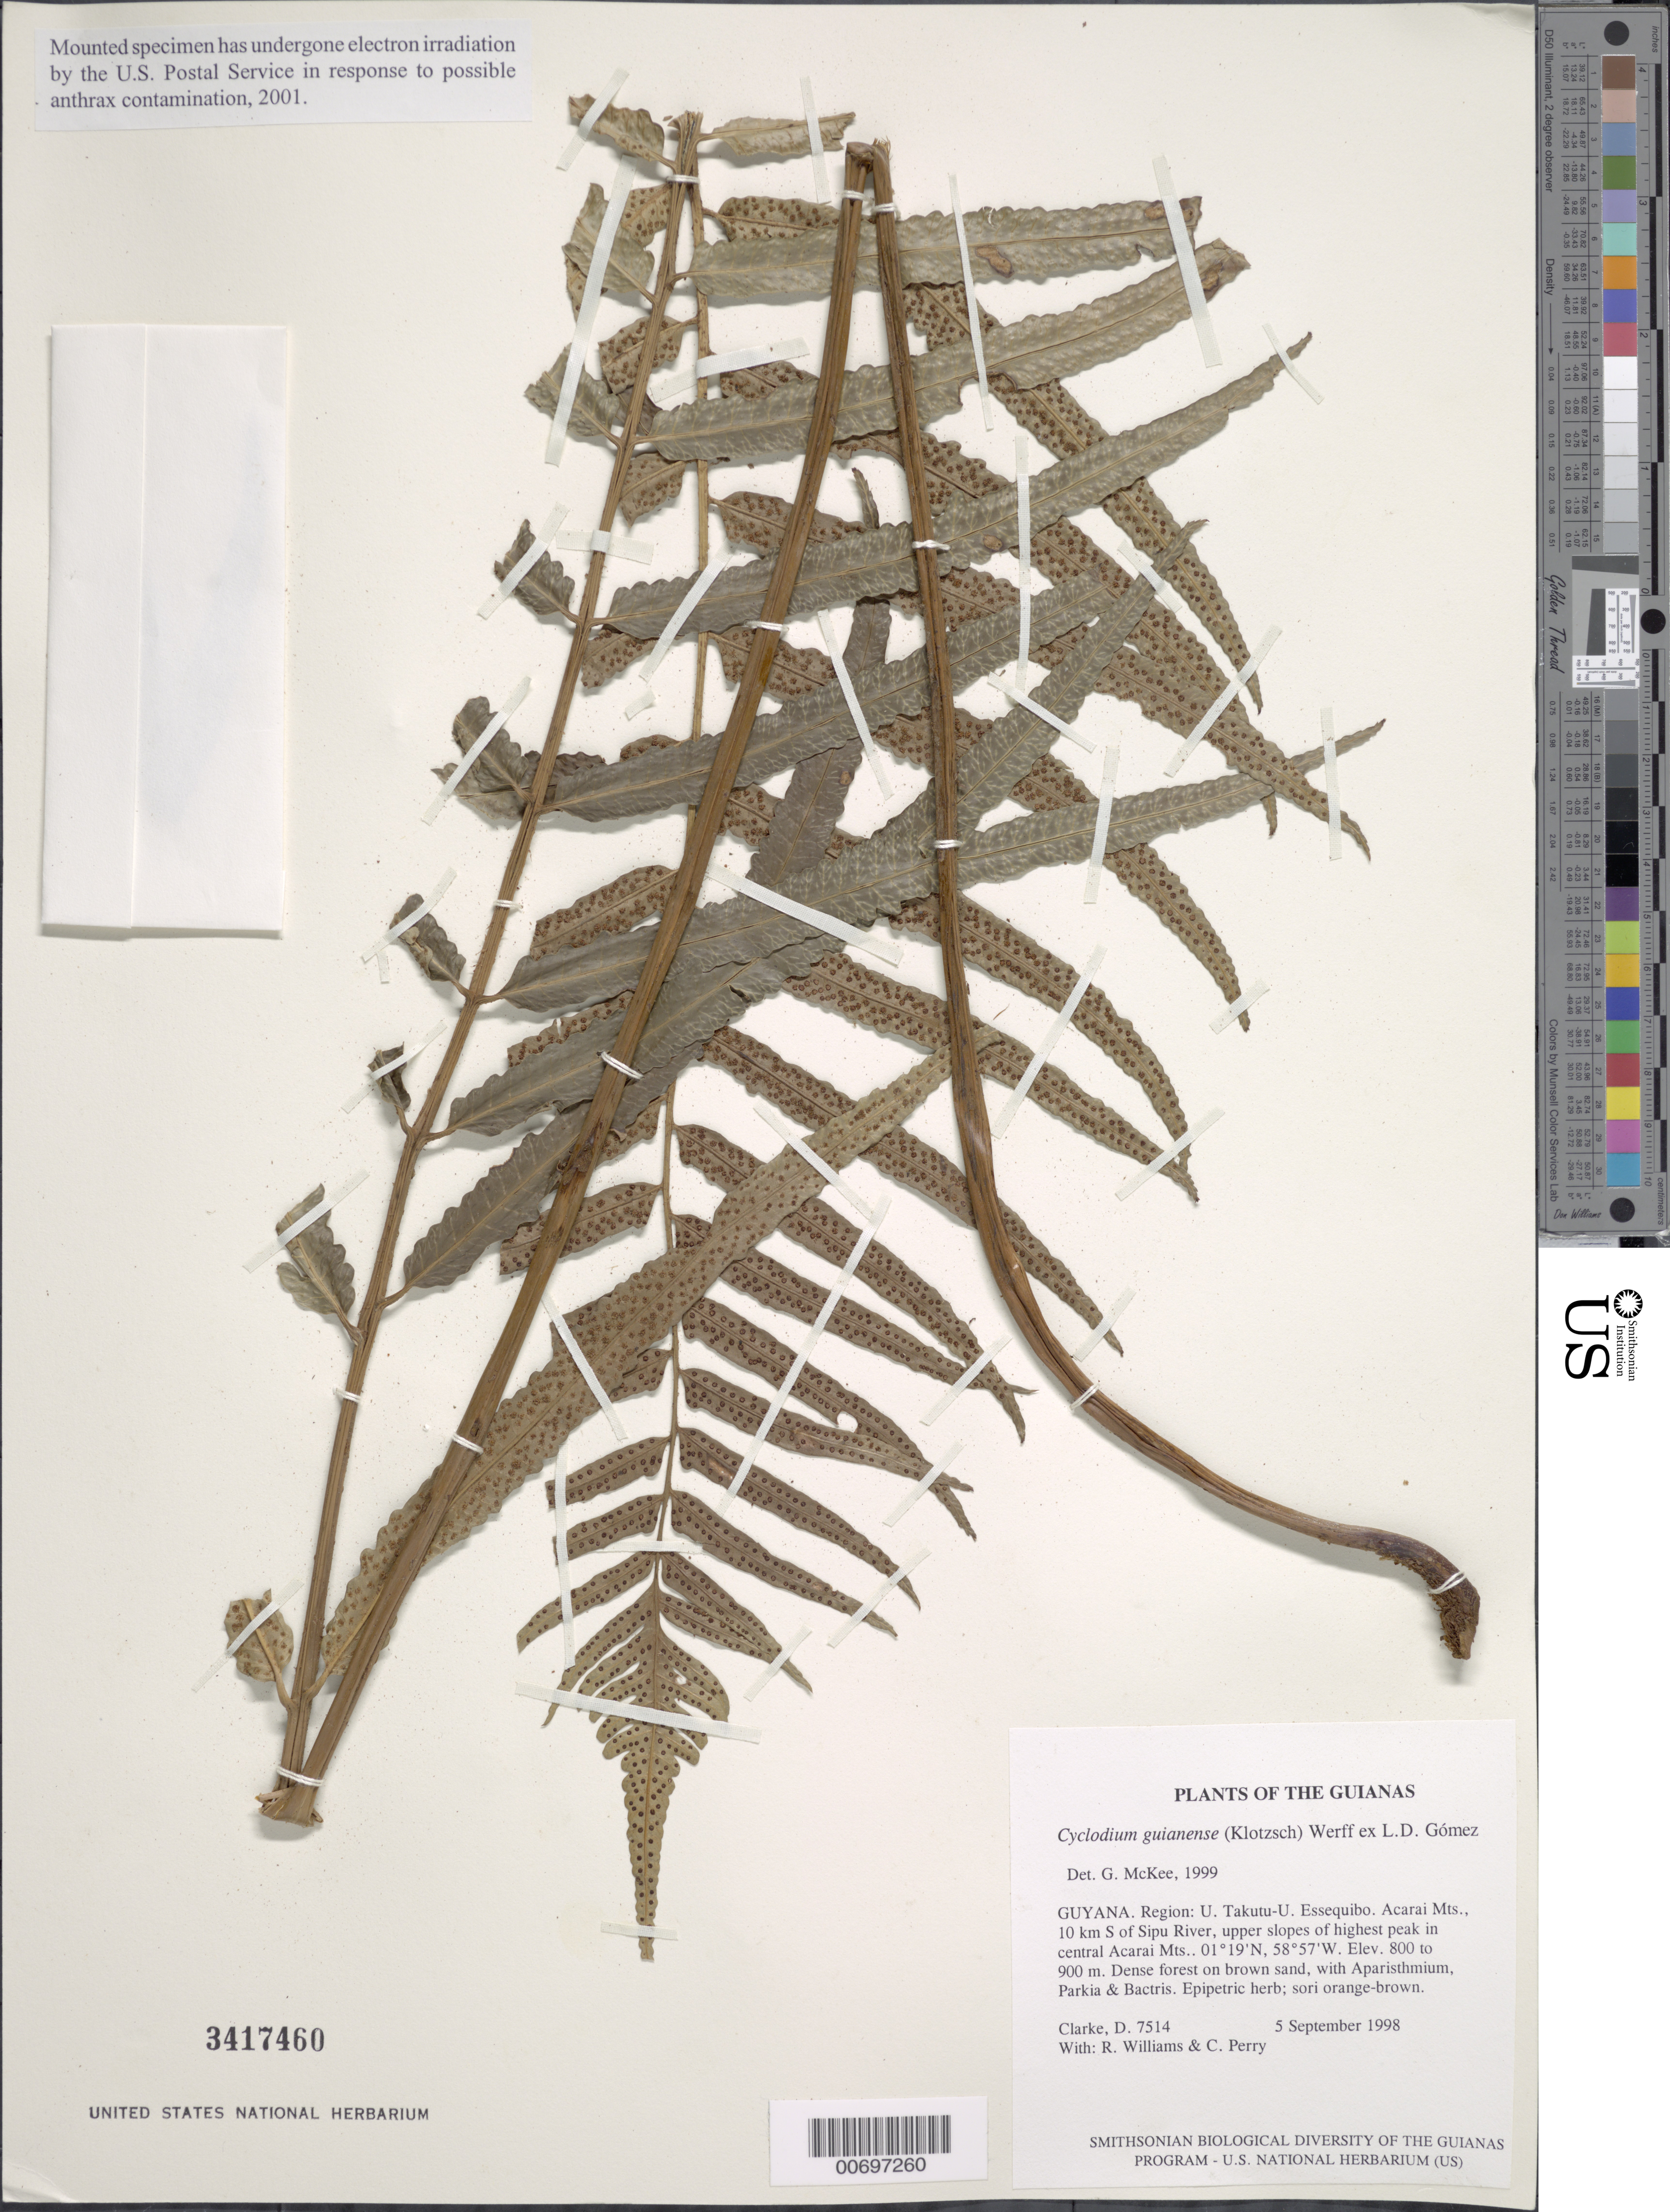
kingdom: Plantae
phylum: Tracheophyta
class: Polypodiopsida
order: Polypodiales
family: Dryopteridaceae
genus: Cyclodium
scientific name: Cyclodium guianense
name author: (Klotzsch) van der Werff ex L.D. Gómez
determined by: McKee, G. S., (US), NMNH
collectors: H. D. Clarke, R. Williams & C. Perry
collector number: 7514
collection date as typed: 5 September 1998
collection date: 1998-09-05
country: Guyana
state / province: U. Takutu-U. Essequibo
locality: Acarai Mts., 10 km S of Sipu River, upper slopes of highest peak in central Acarai Mts.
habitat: Dense forest on brown sand, with Aparisthmium, Parkia & Bactris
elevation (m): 800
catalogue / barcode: US 3417460